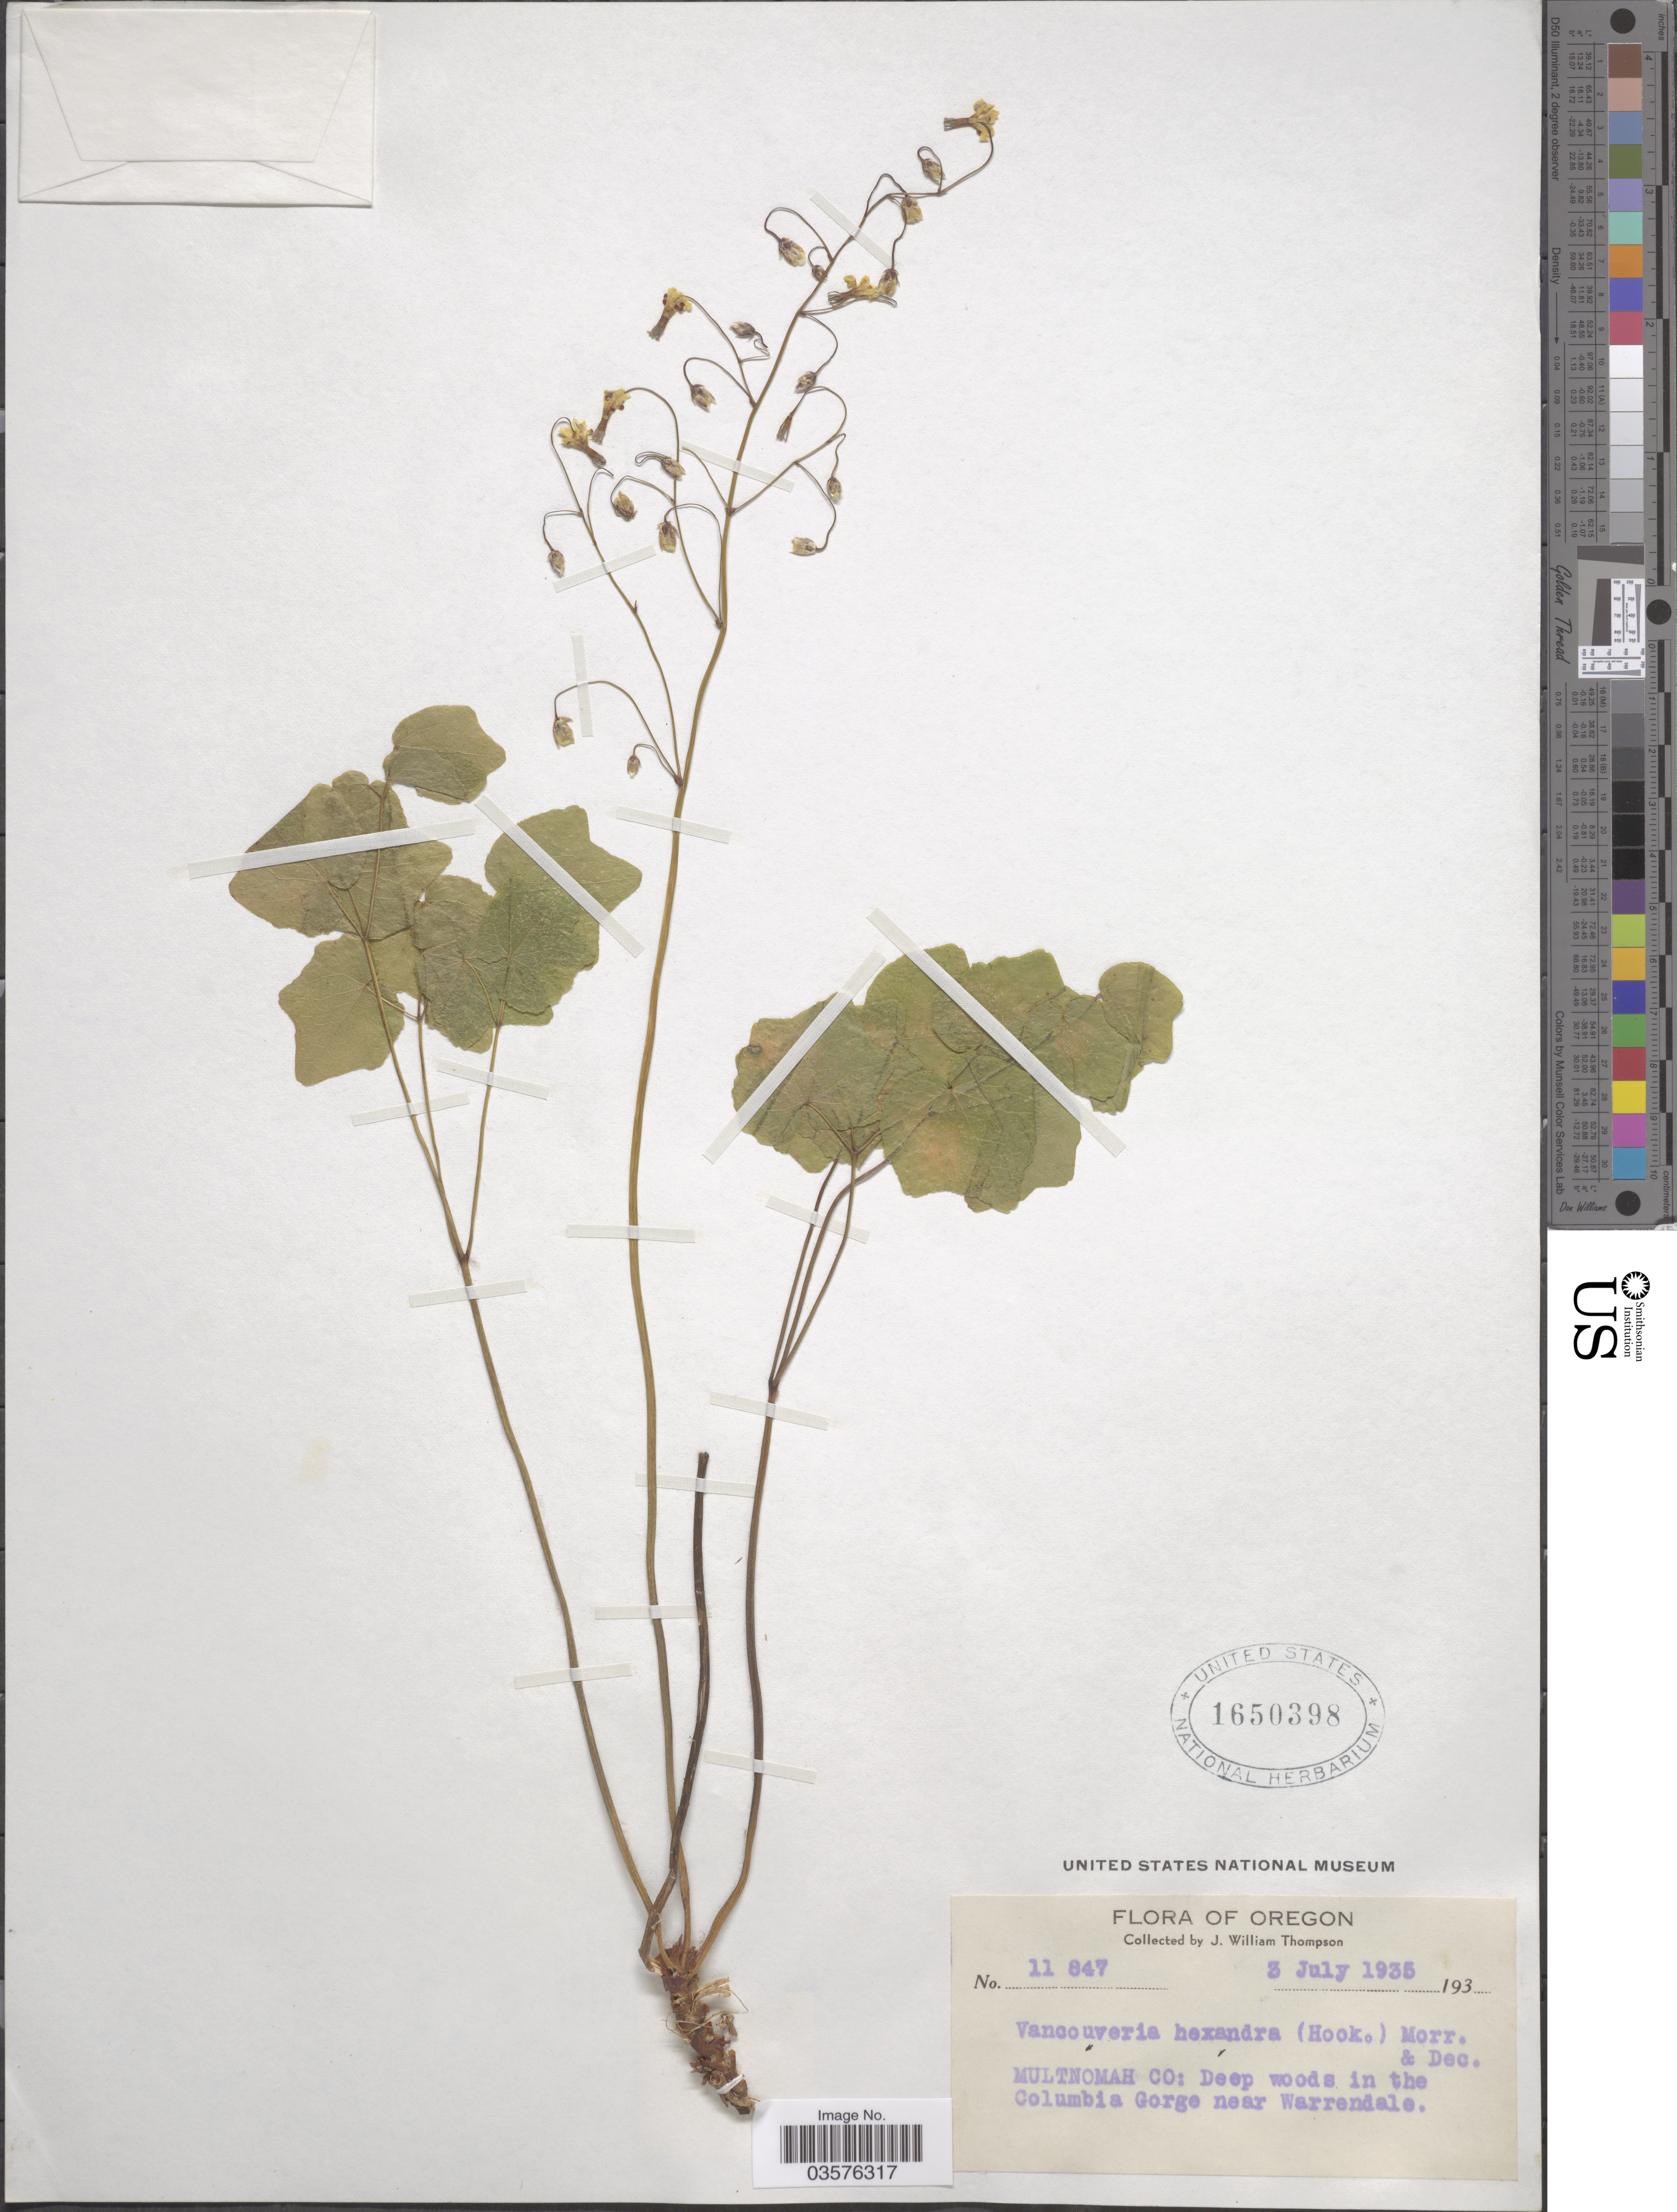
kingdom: Plantae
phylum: Tracheophyta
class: Magnoliopsida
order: Ranunculales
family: Berberidaceae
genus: Vancouveria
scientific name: Vancouveria hexandra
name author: (Hook.) C. Morren & Decne.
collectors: J. W. Thompson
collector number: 11 847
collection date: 1935-07-03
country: United States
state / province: Oregon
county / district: Multnomah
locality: Multnomah Co: Deep woods in the Columbia Gorge near Warrendale.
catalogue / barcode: US 1650398